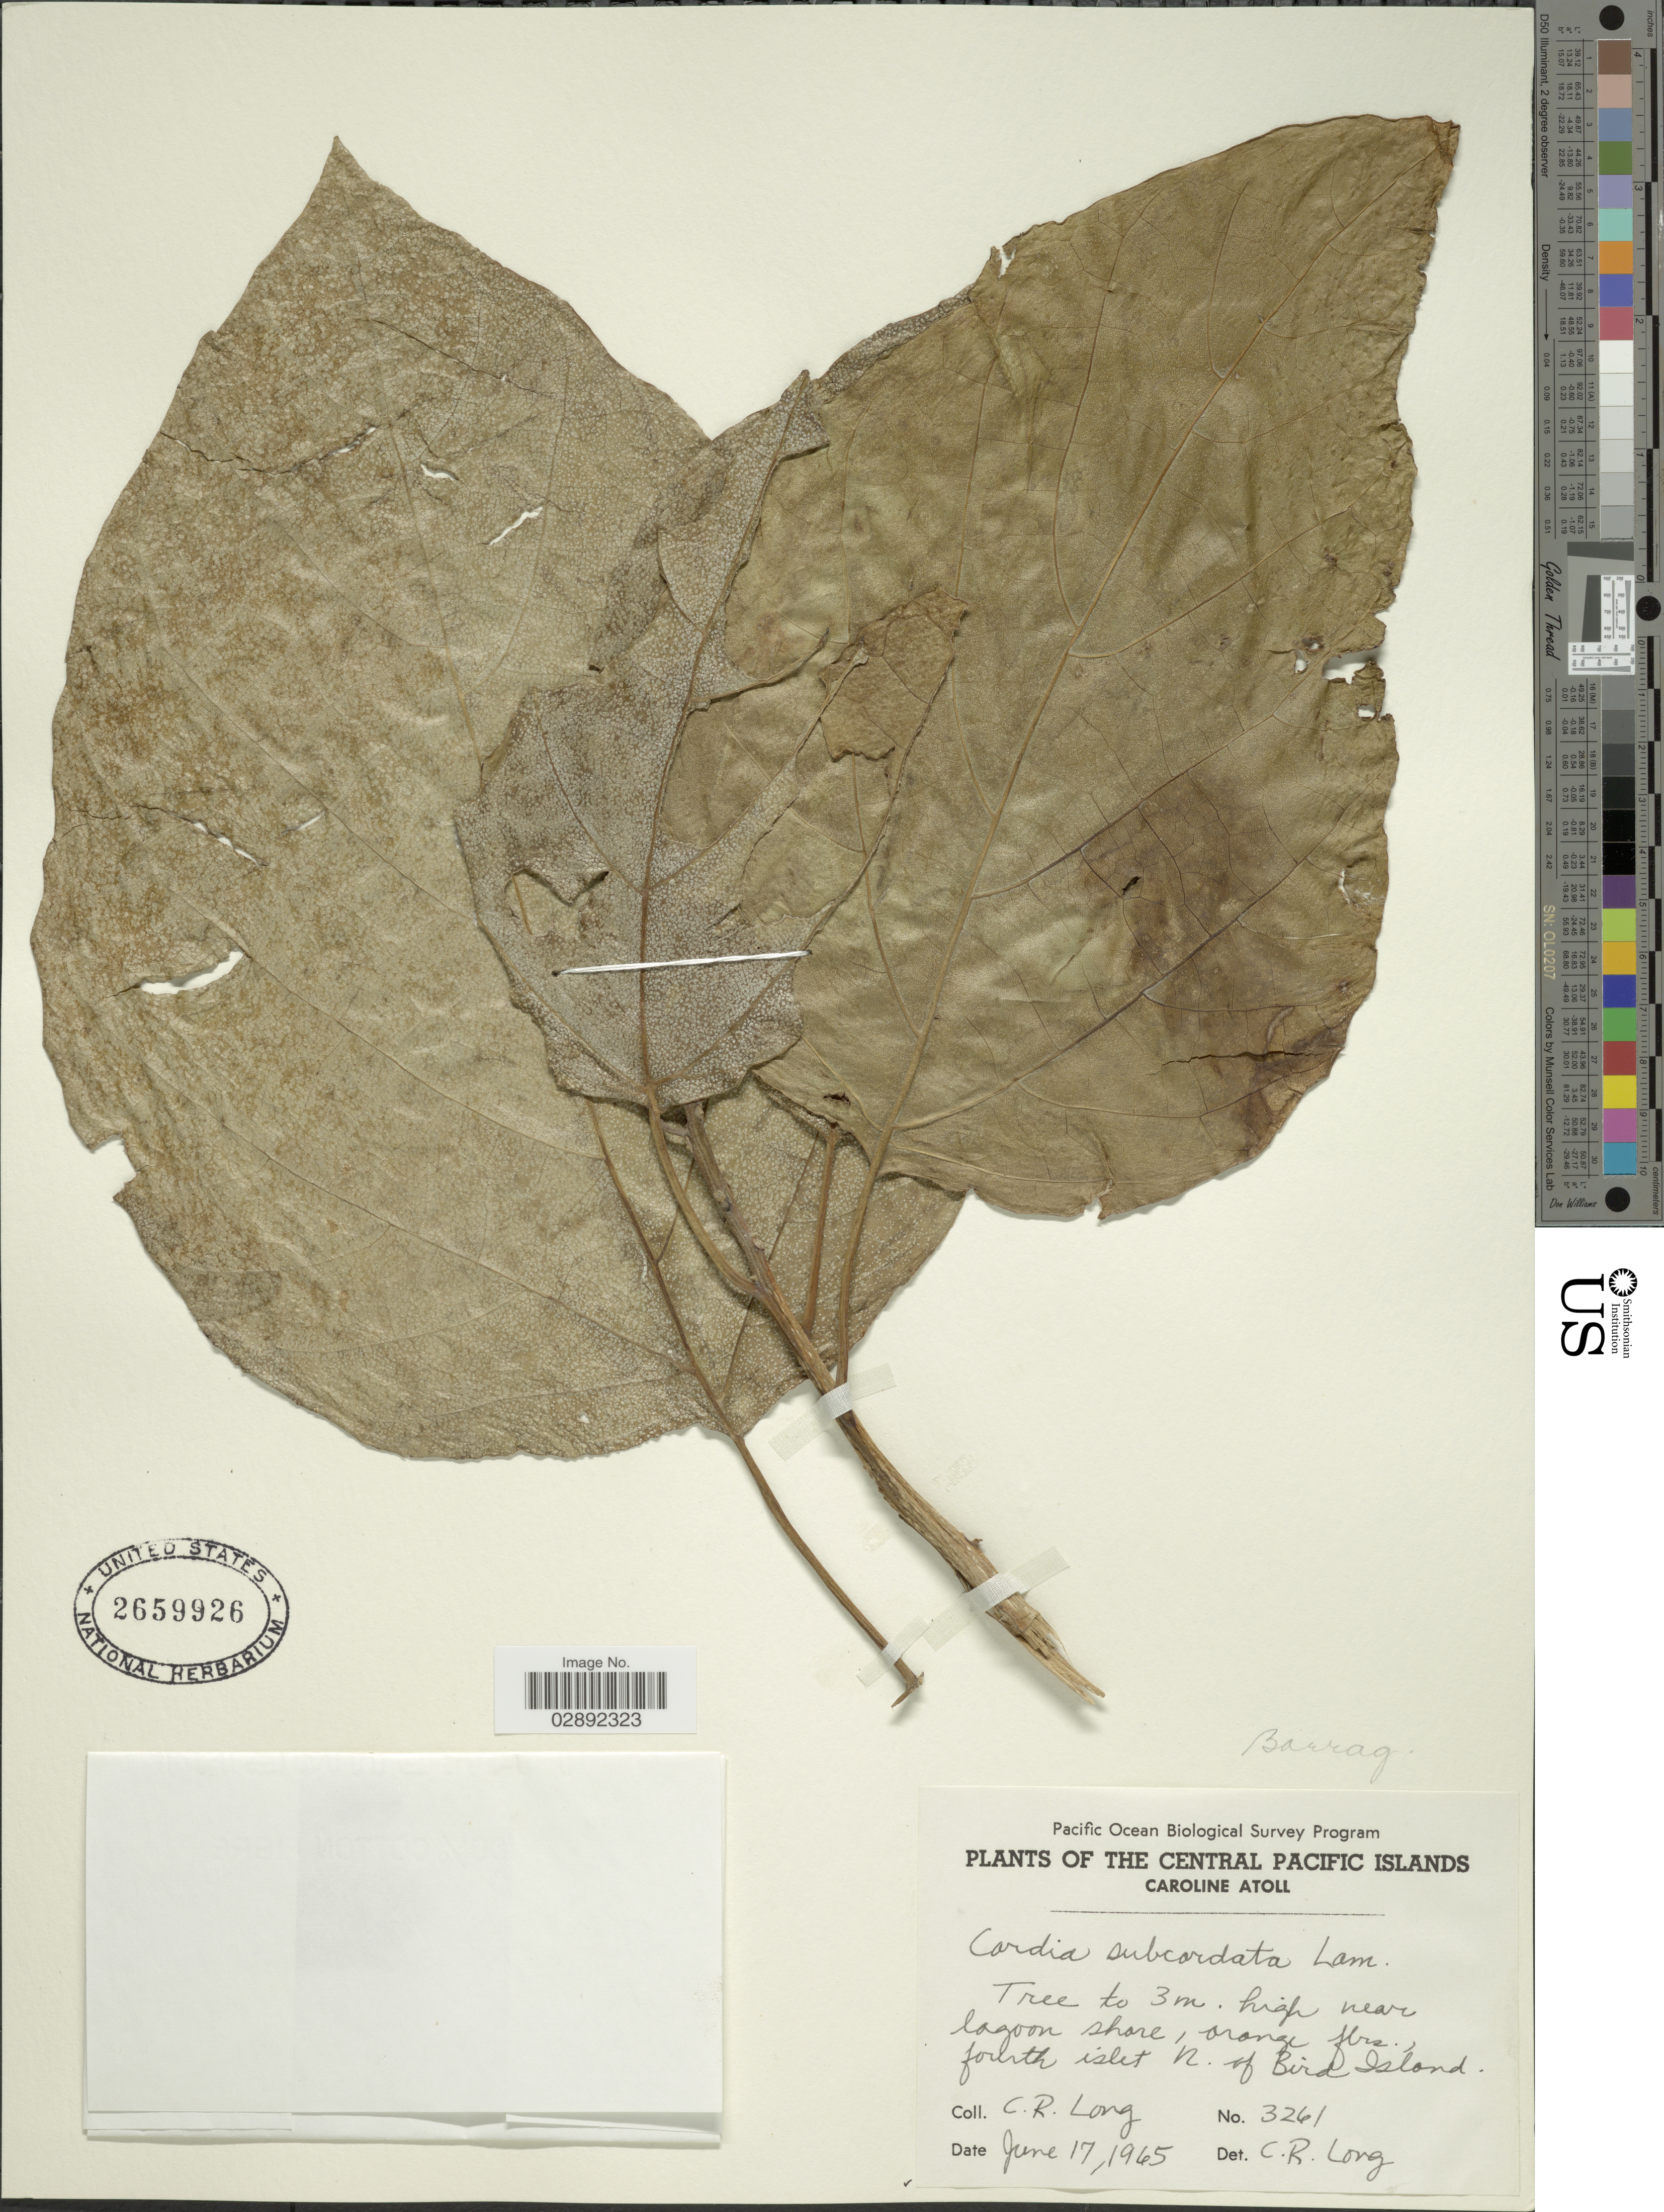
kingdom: Plantae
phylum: Tracheophyta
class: Magnoliopsida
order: Boraginales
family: Cordiaceae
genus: Cordia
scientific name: Cordia subcordata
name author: Lam.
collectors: C. R. Long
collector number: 3261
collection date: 1965-06-17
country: Kiribati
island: Caroline Atoll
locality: Central Pacific Islands. Caroline Atoll. Fourth islet N. of Bird Island.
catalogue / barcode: US 2659926